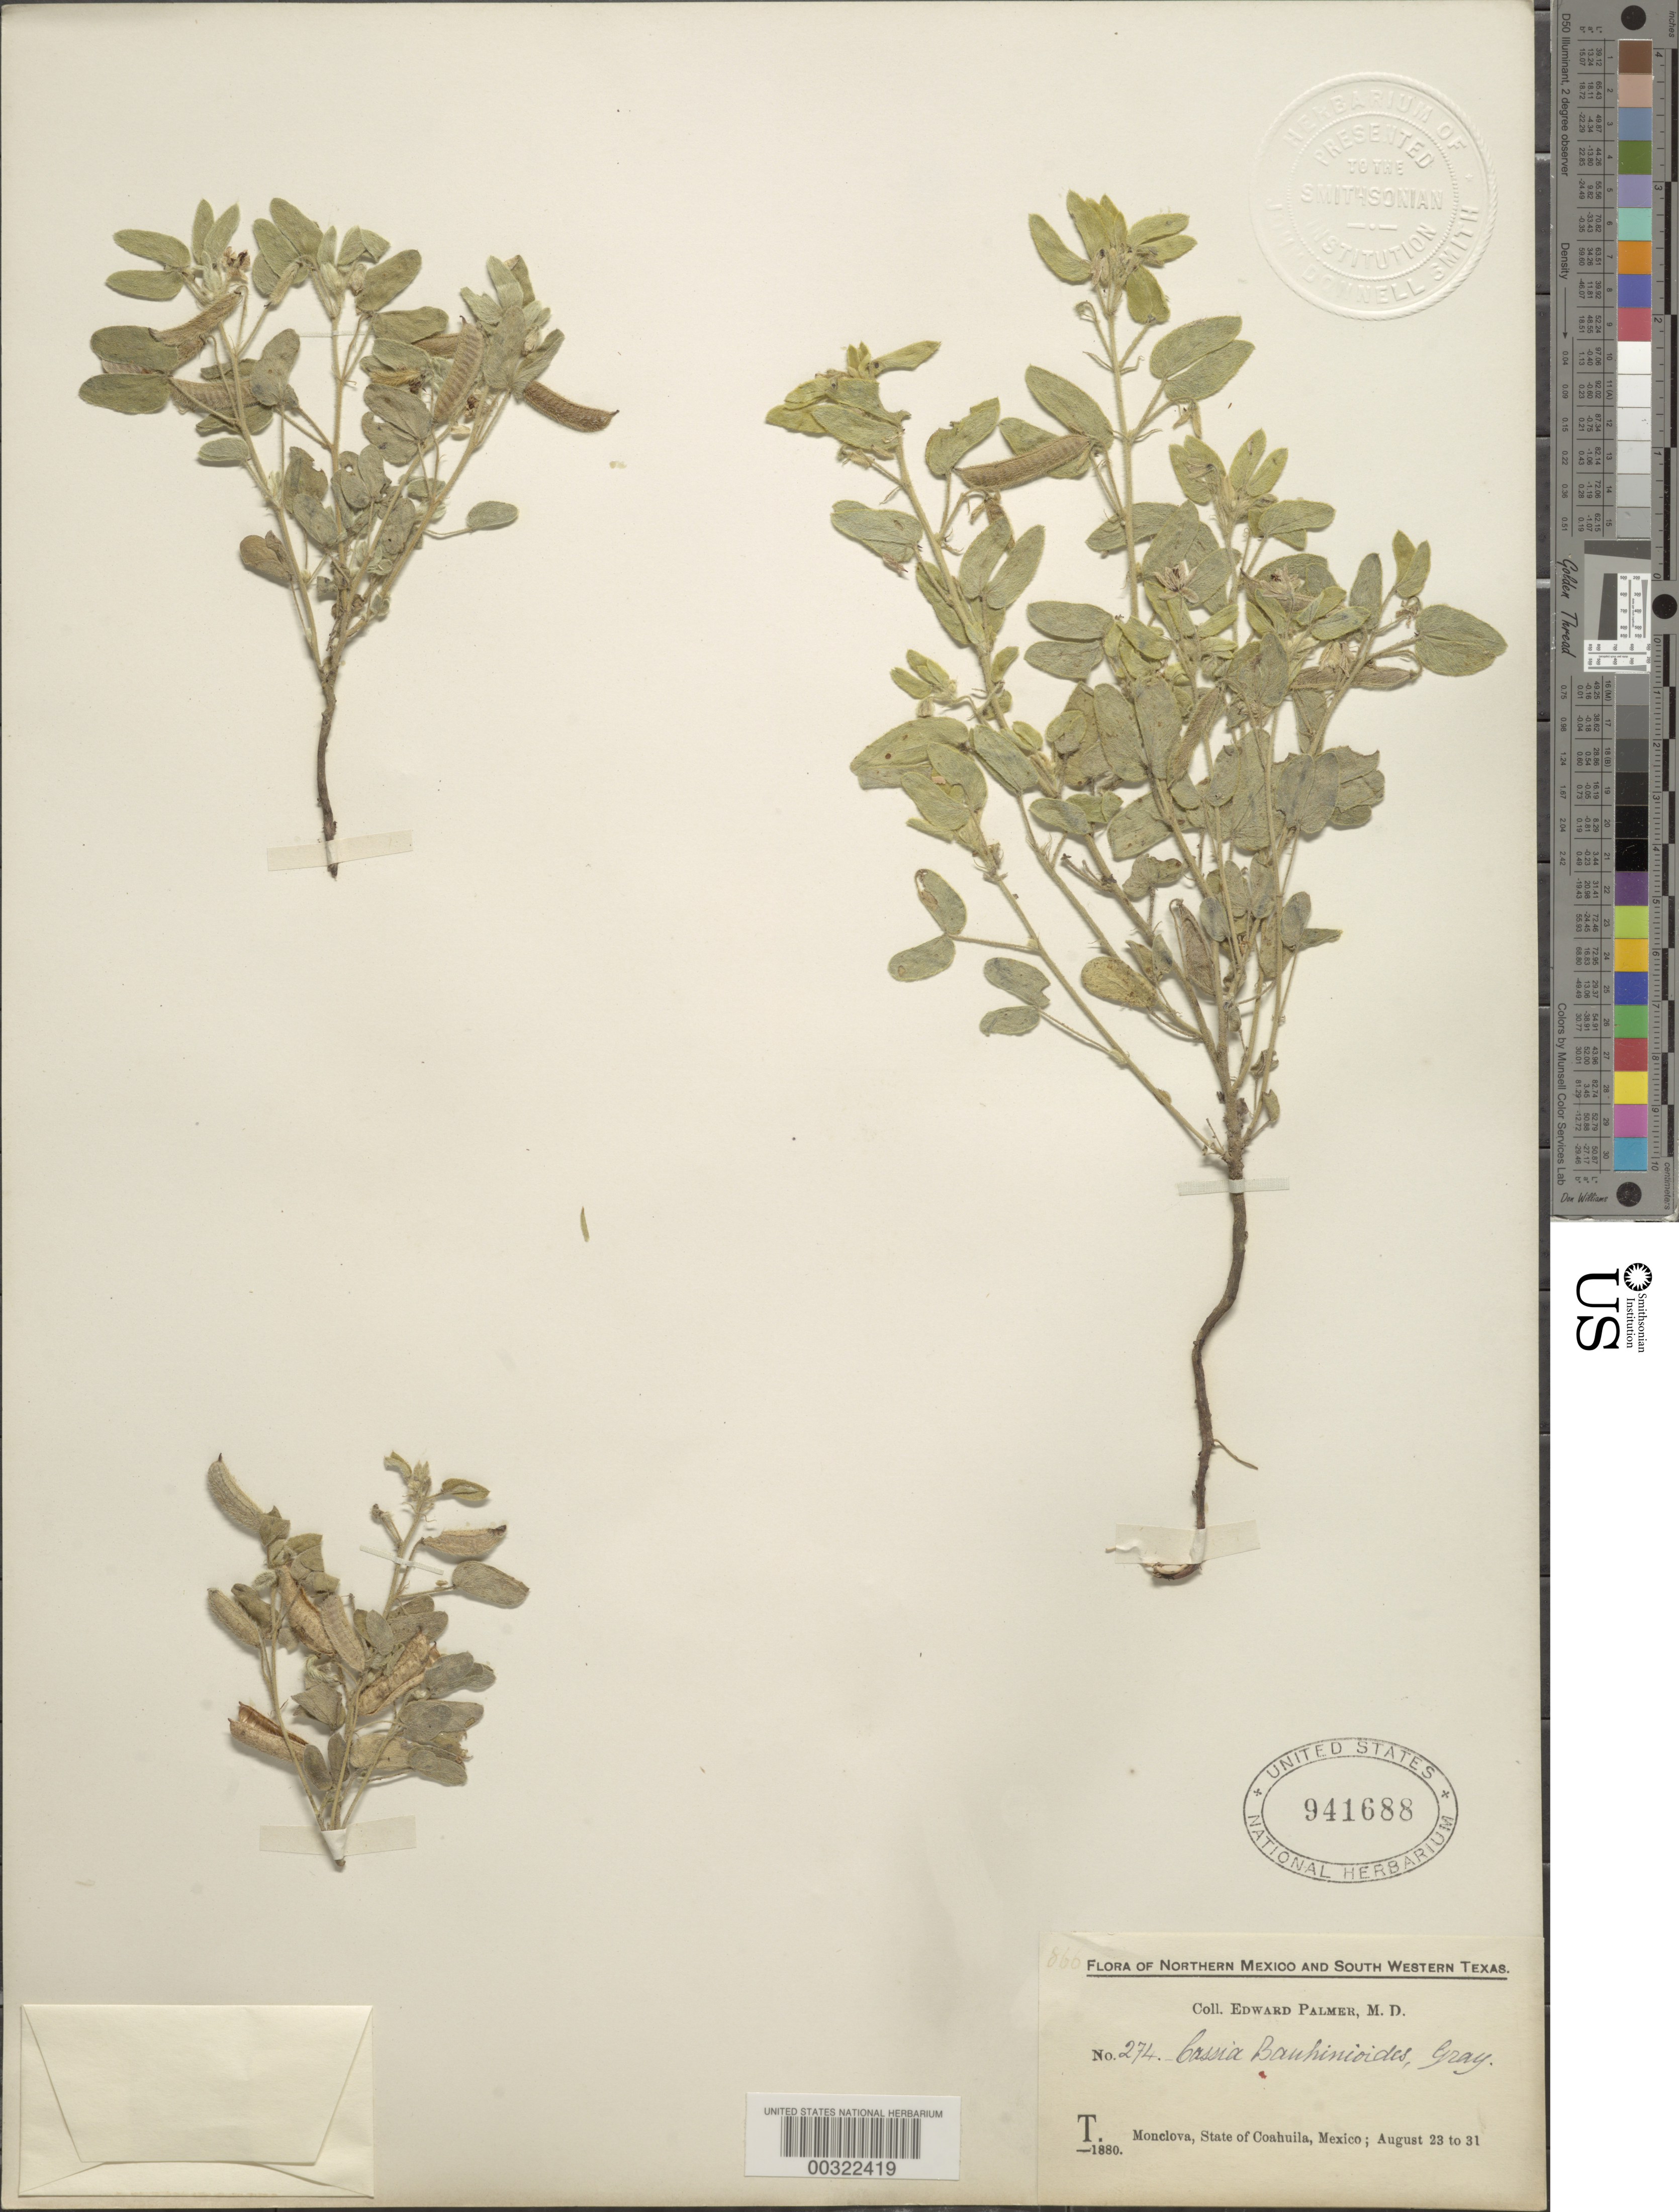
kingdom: Plantae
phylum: Tracheophyta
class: Magnoliopsida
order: Fabales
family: Fabaceae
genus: Senna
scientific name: Senna bauhinioides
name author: (A. Gray) H.S. Irwin & Barneby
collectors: E. Palmer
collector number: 274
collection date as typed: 23 Aug 1880 to 31 Aug 1880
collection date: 1880-08-23/1880-08-31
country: Mexico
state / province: Coahuila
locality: Monclova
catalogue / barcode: US 941688